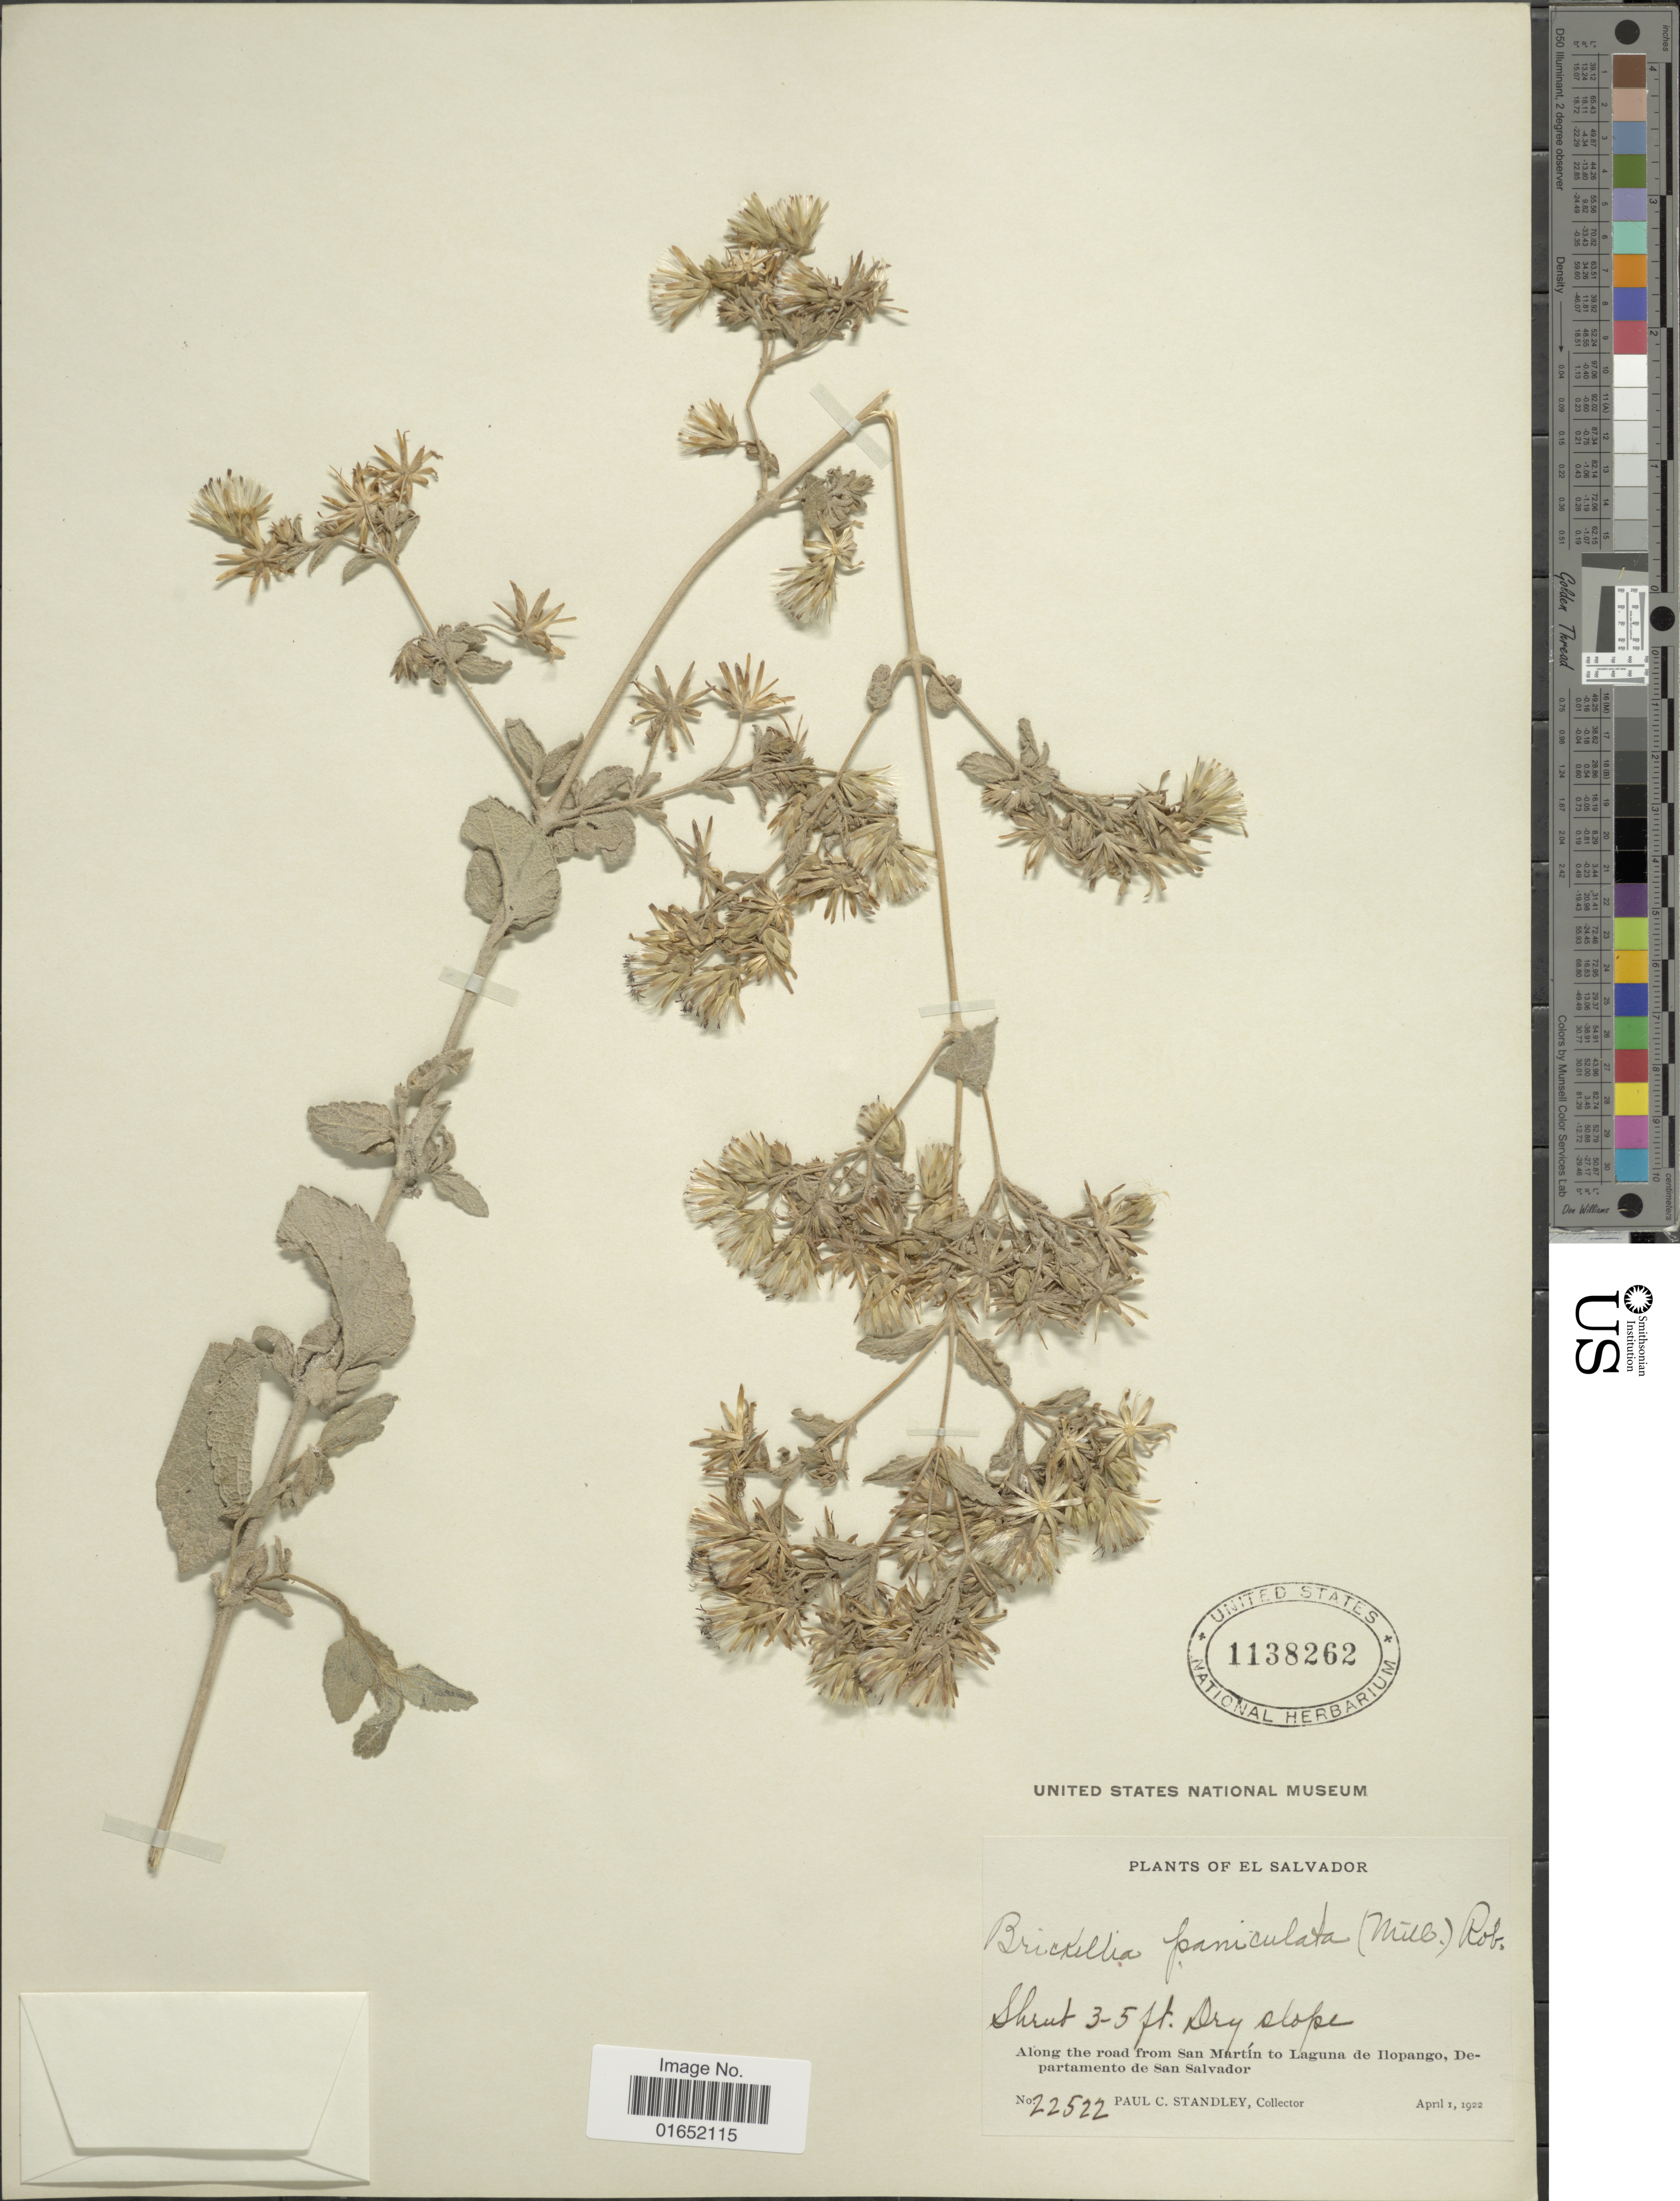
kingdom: Plantae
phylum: Tracheophyta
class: Magnoliopsida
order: Asterales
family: Asteraceae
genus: Brickellia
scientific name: Brickellia paniculata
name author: (Mill.) B.L. Rob.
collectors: P. C. Standley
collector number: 22522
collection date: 1922-04-01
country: El Salvador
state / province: San Salvador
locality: Dry slope, Along the road from San Martín to Laguna de Hopango, Departamento de San Salvador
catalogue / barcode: US 1138262